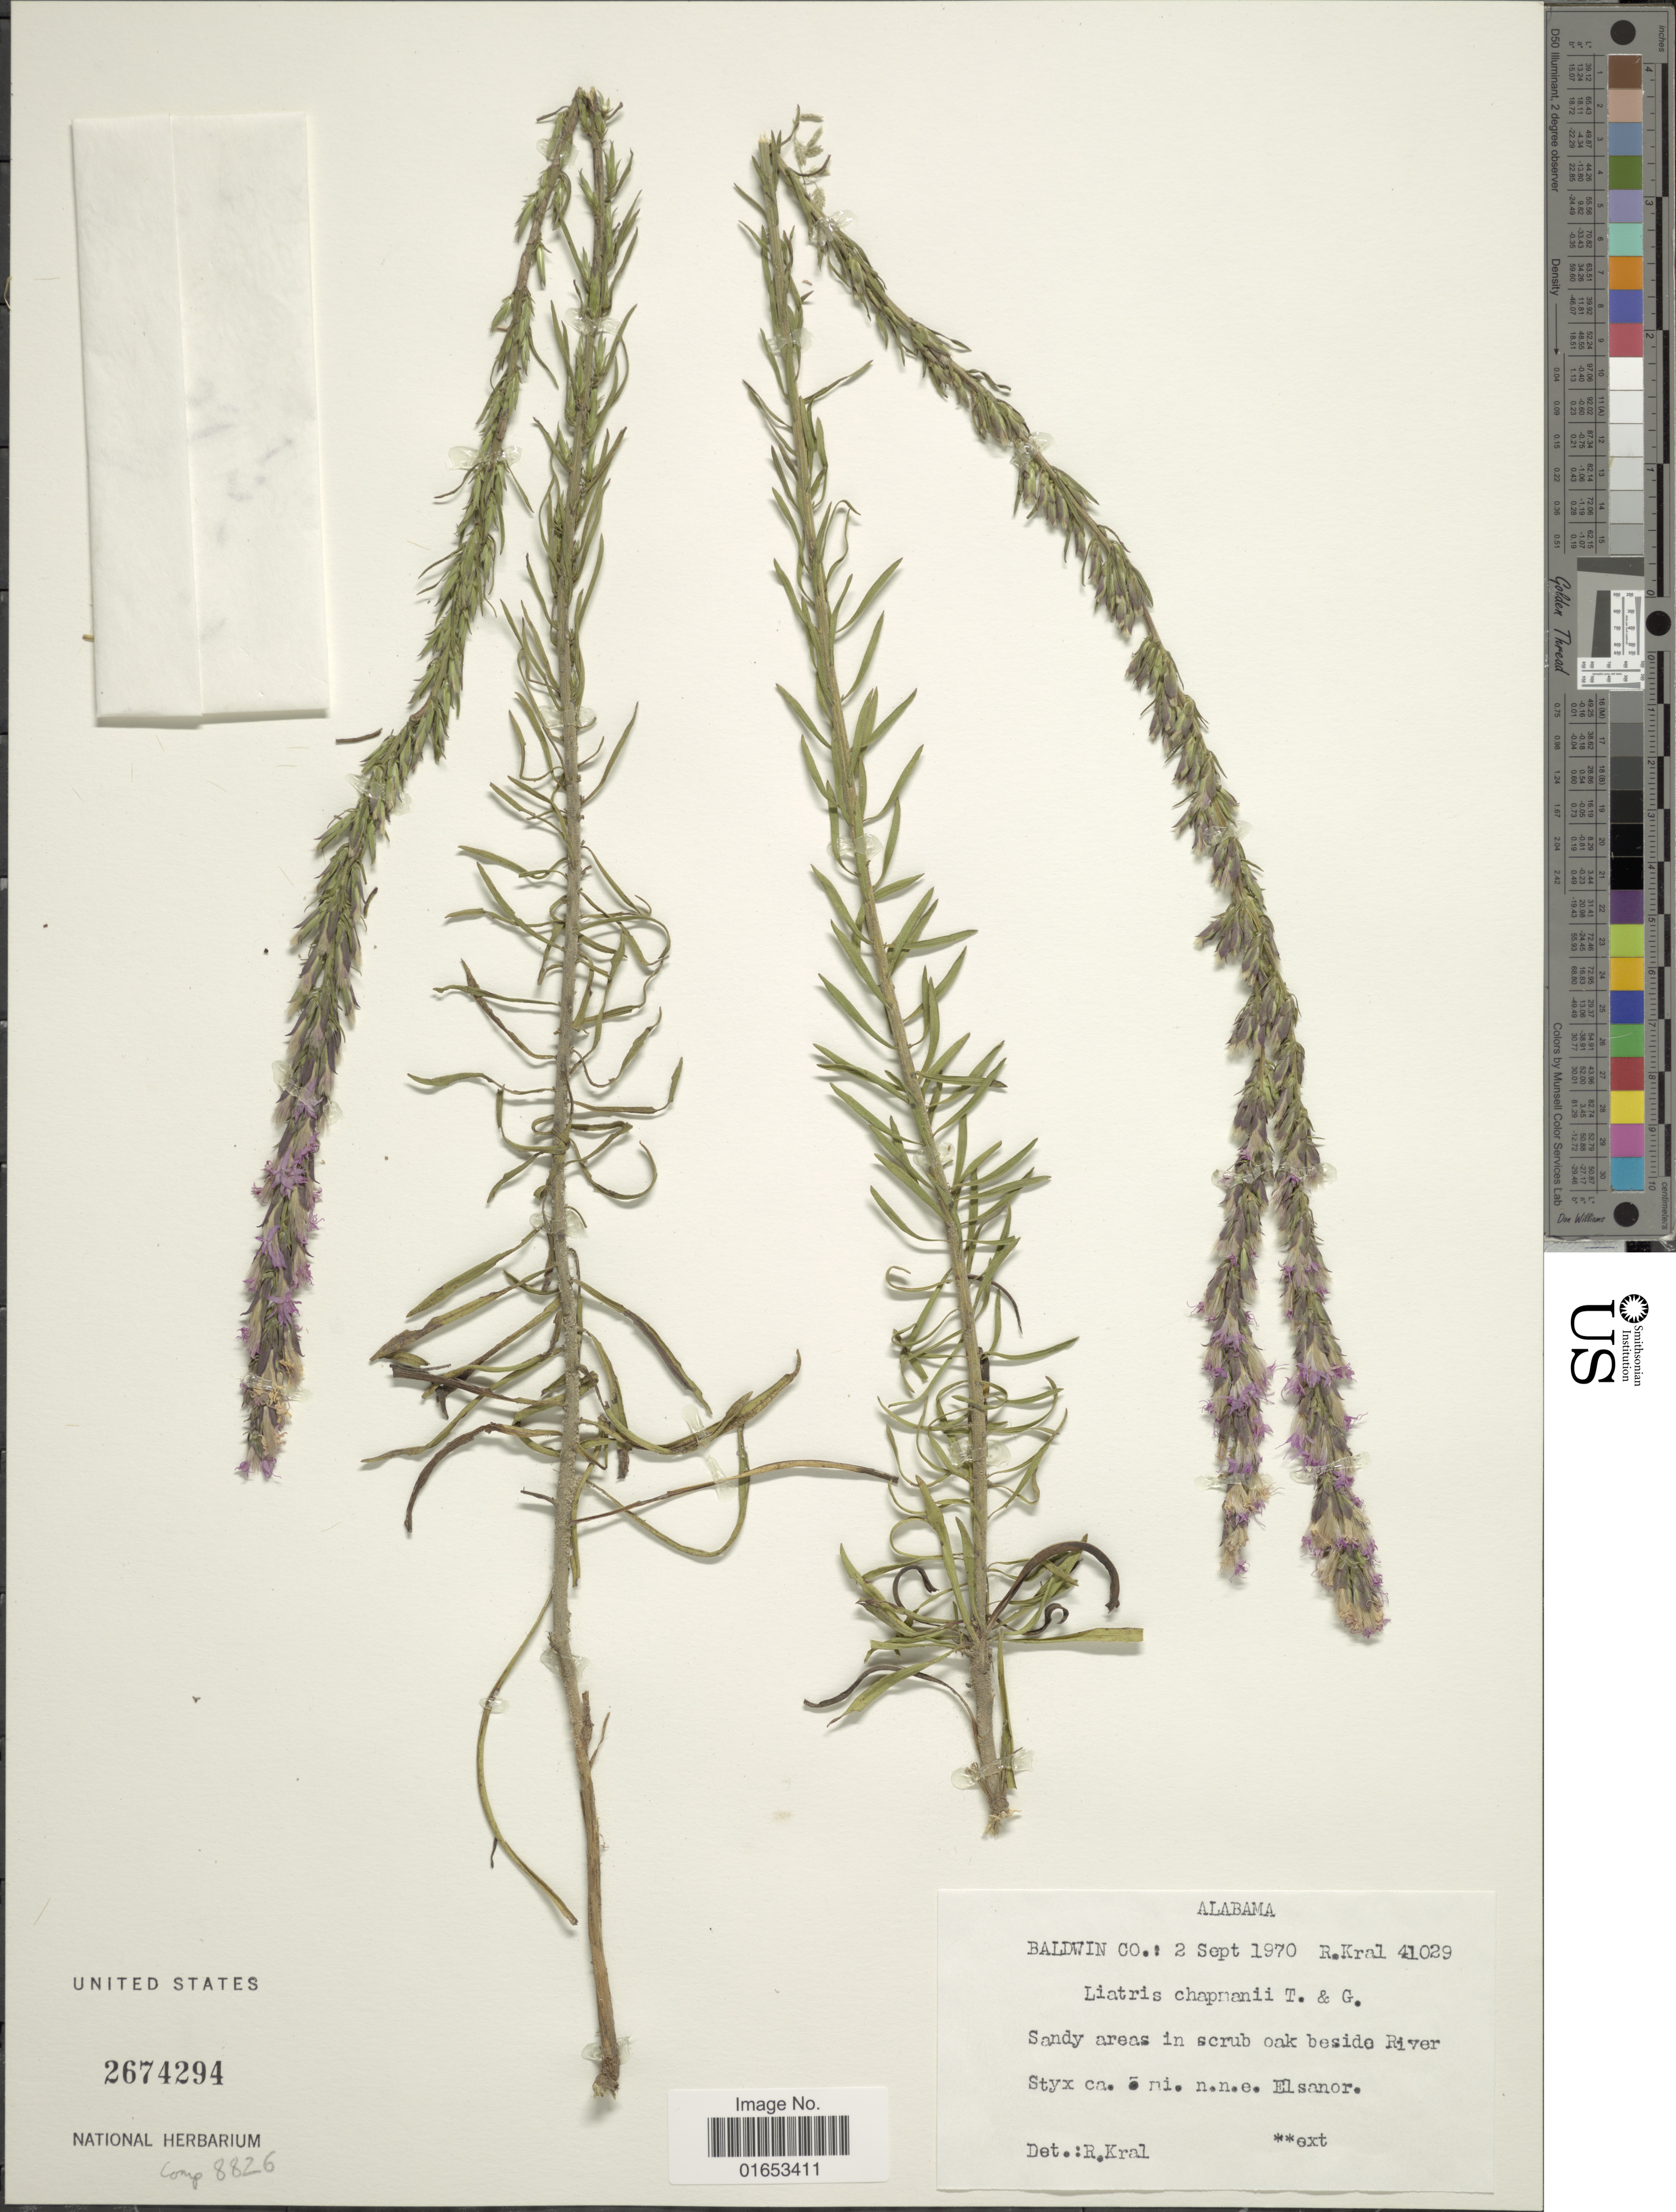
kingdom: Plantae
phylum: Tracheophyta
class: Magnoliopsida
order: Asterales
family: Asteraceae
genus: Liatris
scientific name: Liatris chapmanii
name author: Torr. & A. Gray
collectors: R. Kral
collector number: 41029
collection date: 1970-09-02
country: United States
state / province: Alabama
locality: Baldwin Co.: Sandy areas in scrub oak beside river, Styx ca. mi. n.n.e. Elsanor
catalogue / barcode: US 2674294